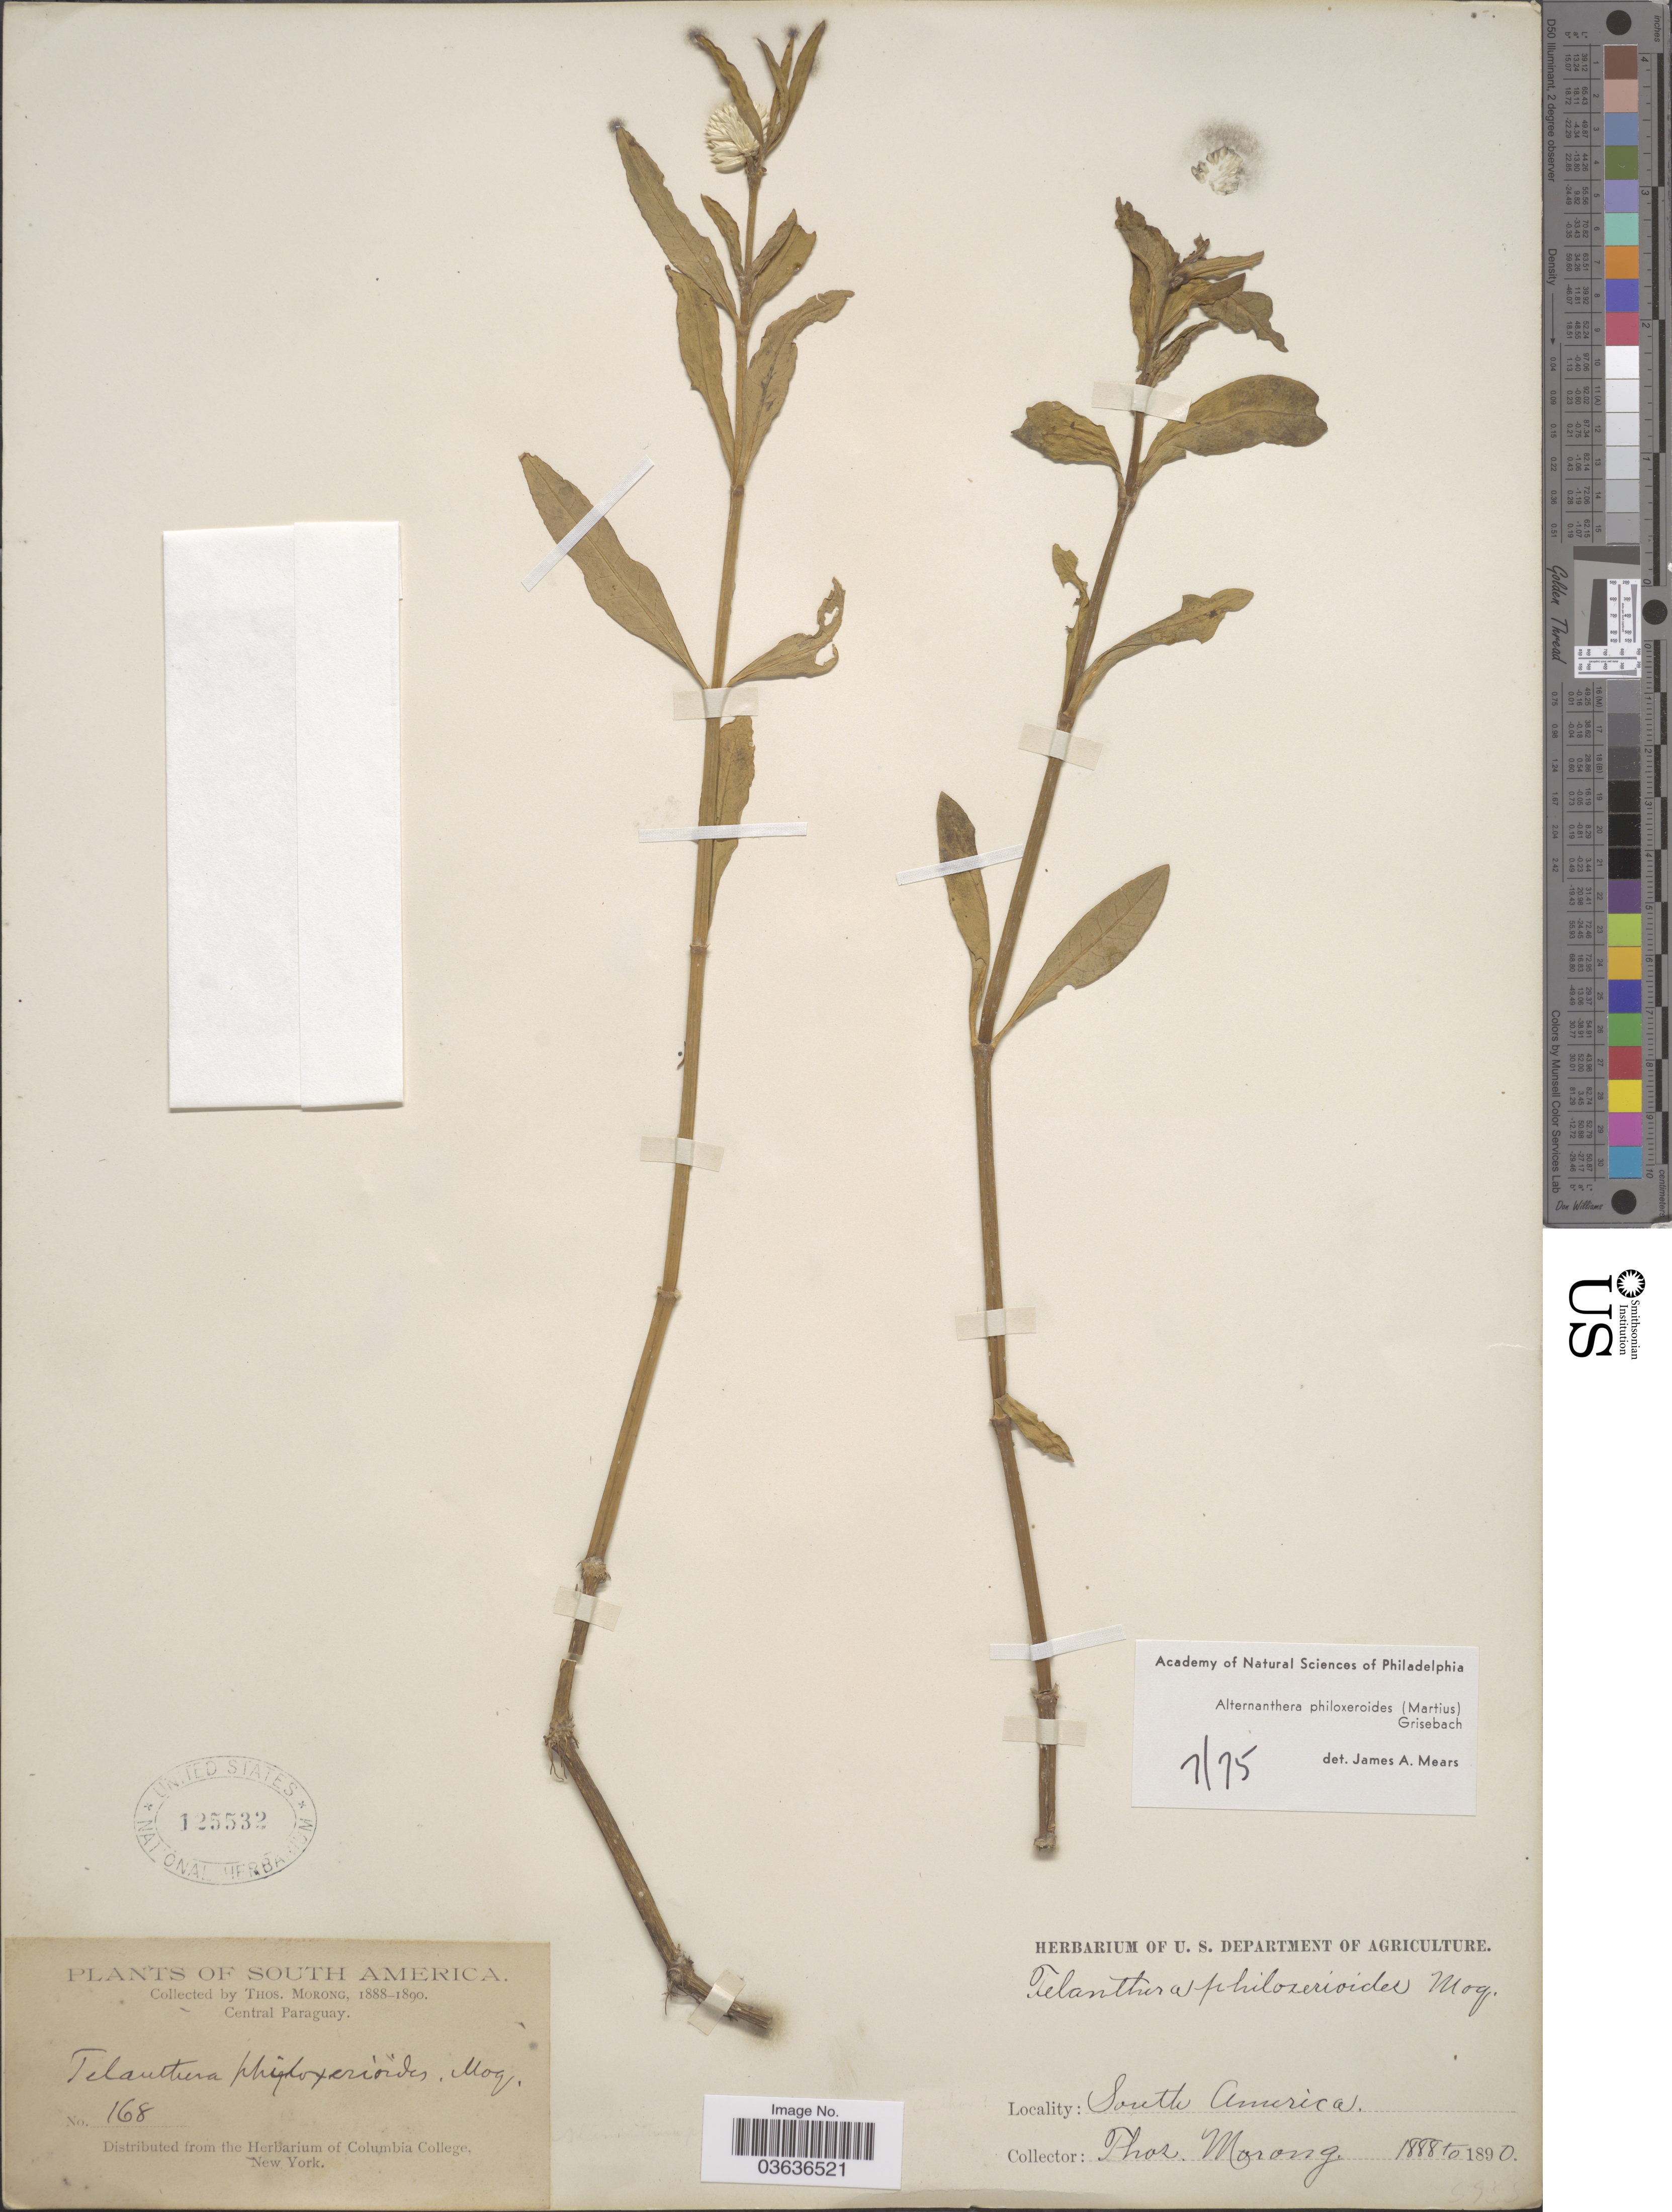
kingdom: Plantae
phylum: Tracheophyta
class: Magnoliopsida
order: Caryophyllales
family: Amaranthaceae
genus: Alternanthera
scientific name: Alternanthera philoxeroides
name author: (Mart.) Griseb.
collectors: ex herb. T. Morong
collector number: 168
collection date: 1888/1890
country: Paraguay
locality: Central Paraguay.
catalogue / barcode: US 125532